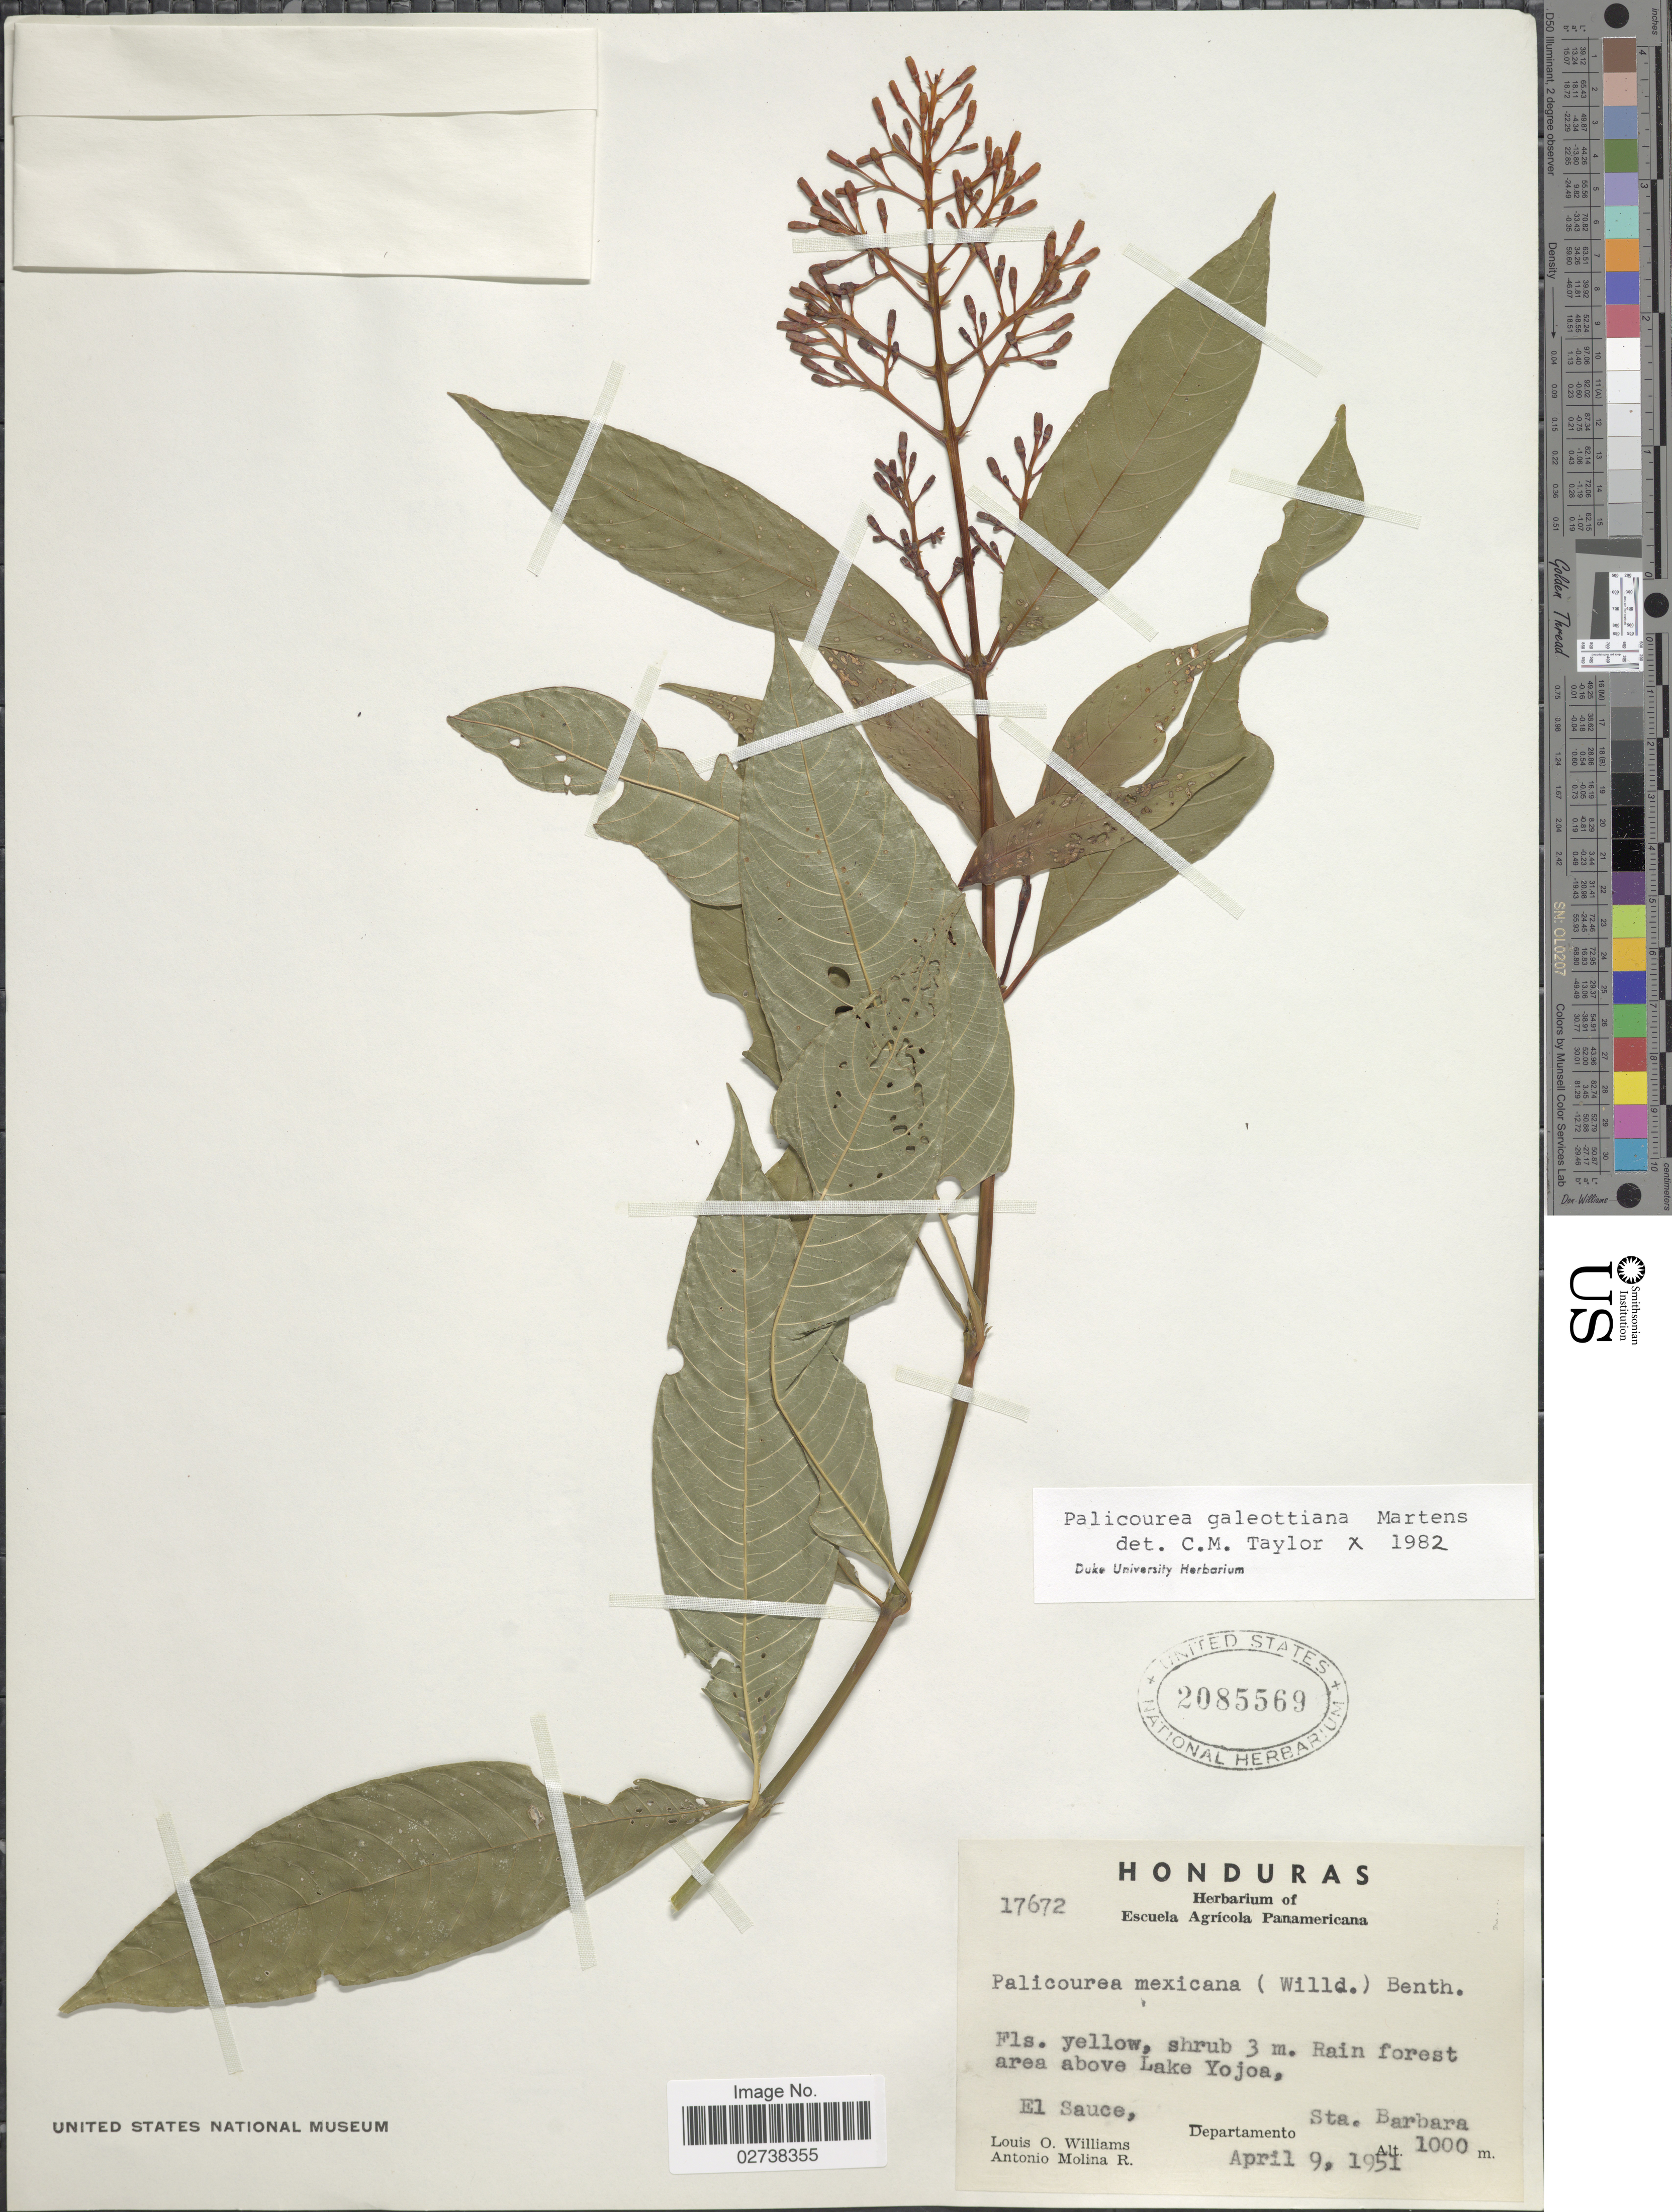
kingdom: Plantae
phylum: Tracheophyta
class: Magnoliopsida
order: Gentianales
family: Rubiaceae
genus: Palicourea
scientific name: Palicourea galeottiana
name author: M. Martens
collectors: L. O. Williams & A. Molina R.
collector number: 17672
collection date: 1951-04-09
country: Honduras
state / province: Santa Bárbara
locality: Rain forest area above Lake Yojoa, El Sauce, Departamento Sta. Barbara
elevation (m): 1000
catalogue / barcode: US 2085569